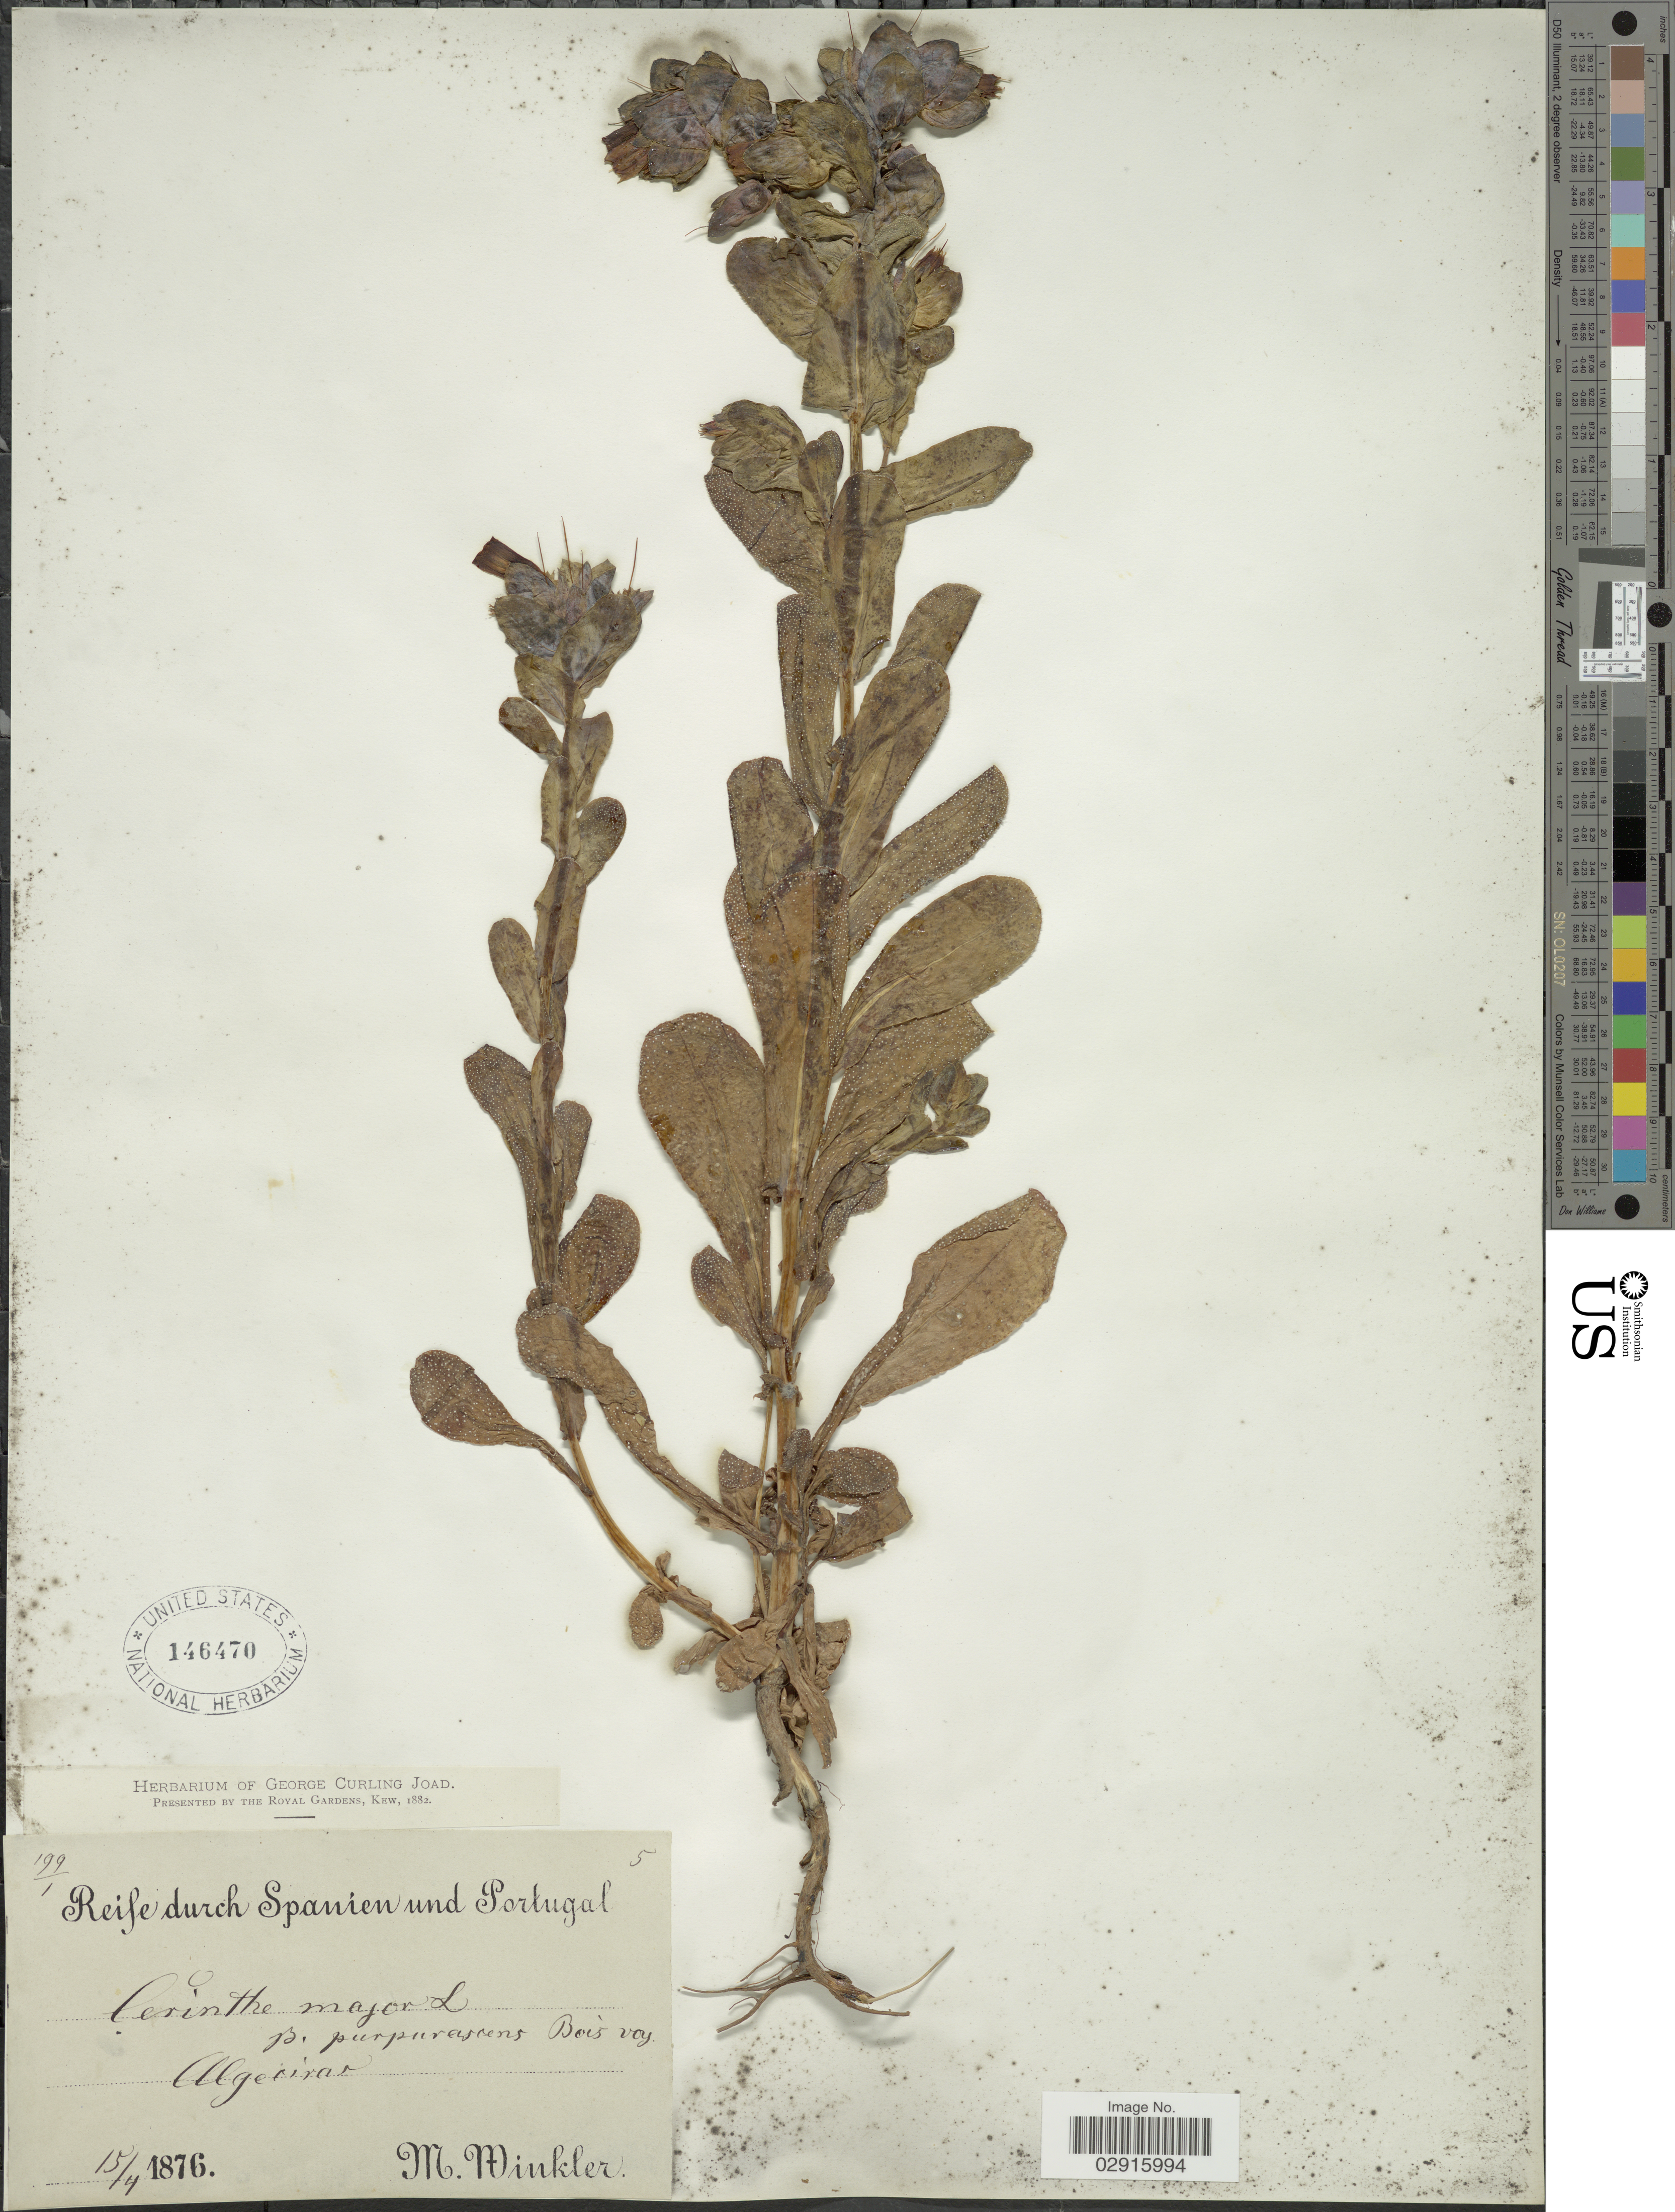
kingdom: Plantae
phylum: Tracheophyta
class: Magnoliopsida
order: Boraginales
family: Boraginaceae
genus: Cerinthe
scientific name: Cerinthe major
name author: L.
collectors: Minkler, M.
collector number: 199/1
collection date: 1876-04-15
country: Algeria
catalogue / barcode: US 146470